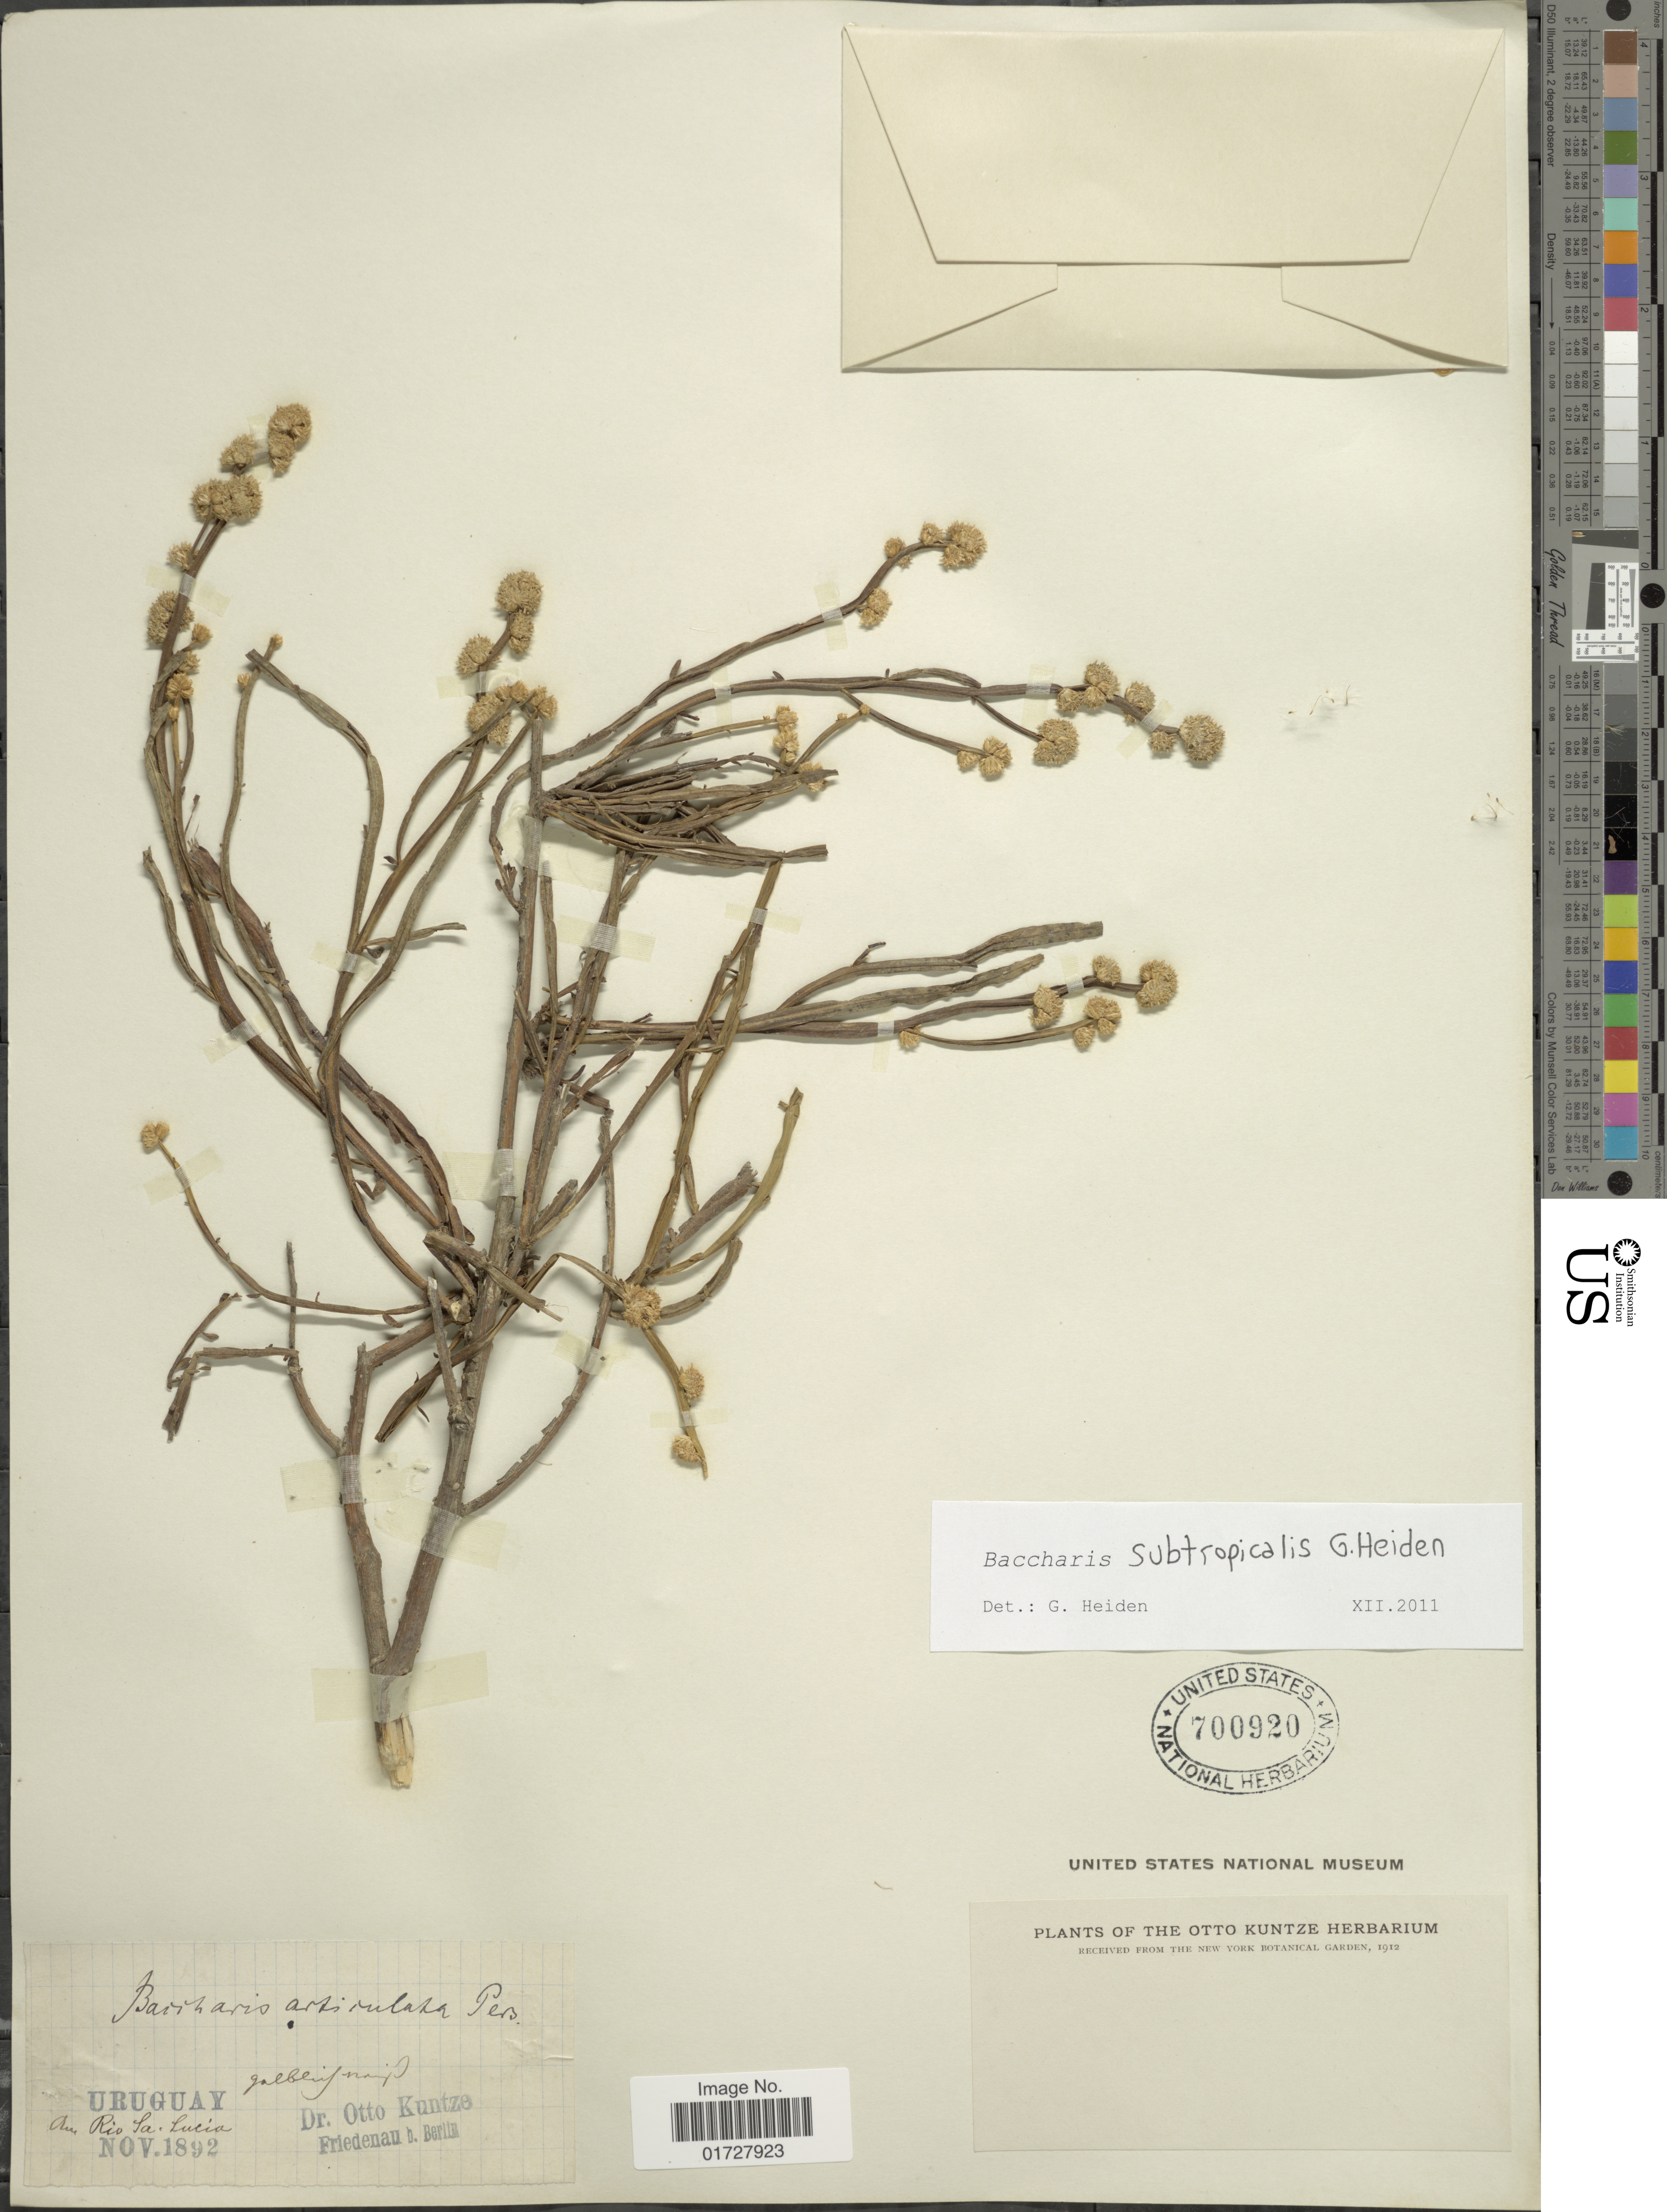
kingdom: Plantae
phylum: Tracheophyta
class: Magnoliopsida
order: Asterales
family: Asteraceae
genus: Baccharis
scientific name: Baccharis subtropicalis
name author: G. Heiden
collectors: C.E.O. Kuntze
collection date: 1892-11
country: Uruguay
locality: Am Rio Santa Lucia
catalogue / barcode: US 700920